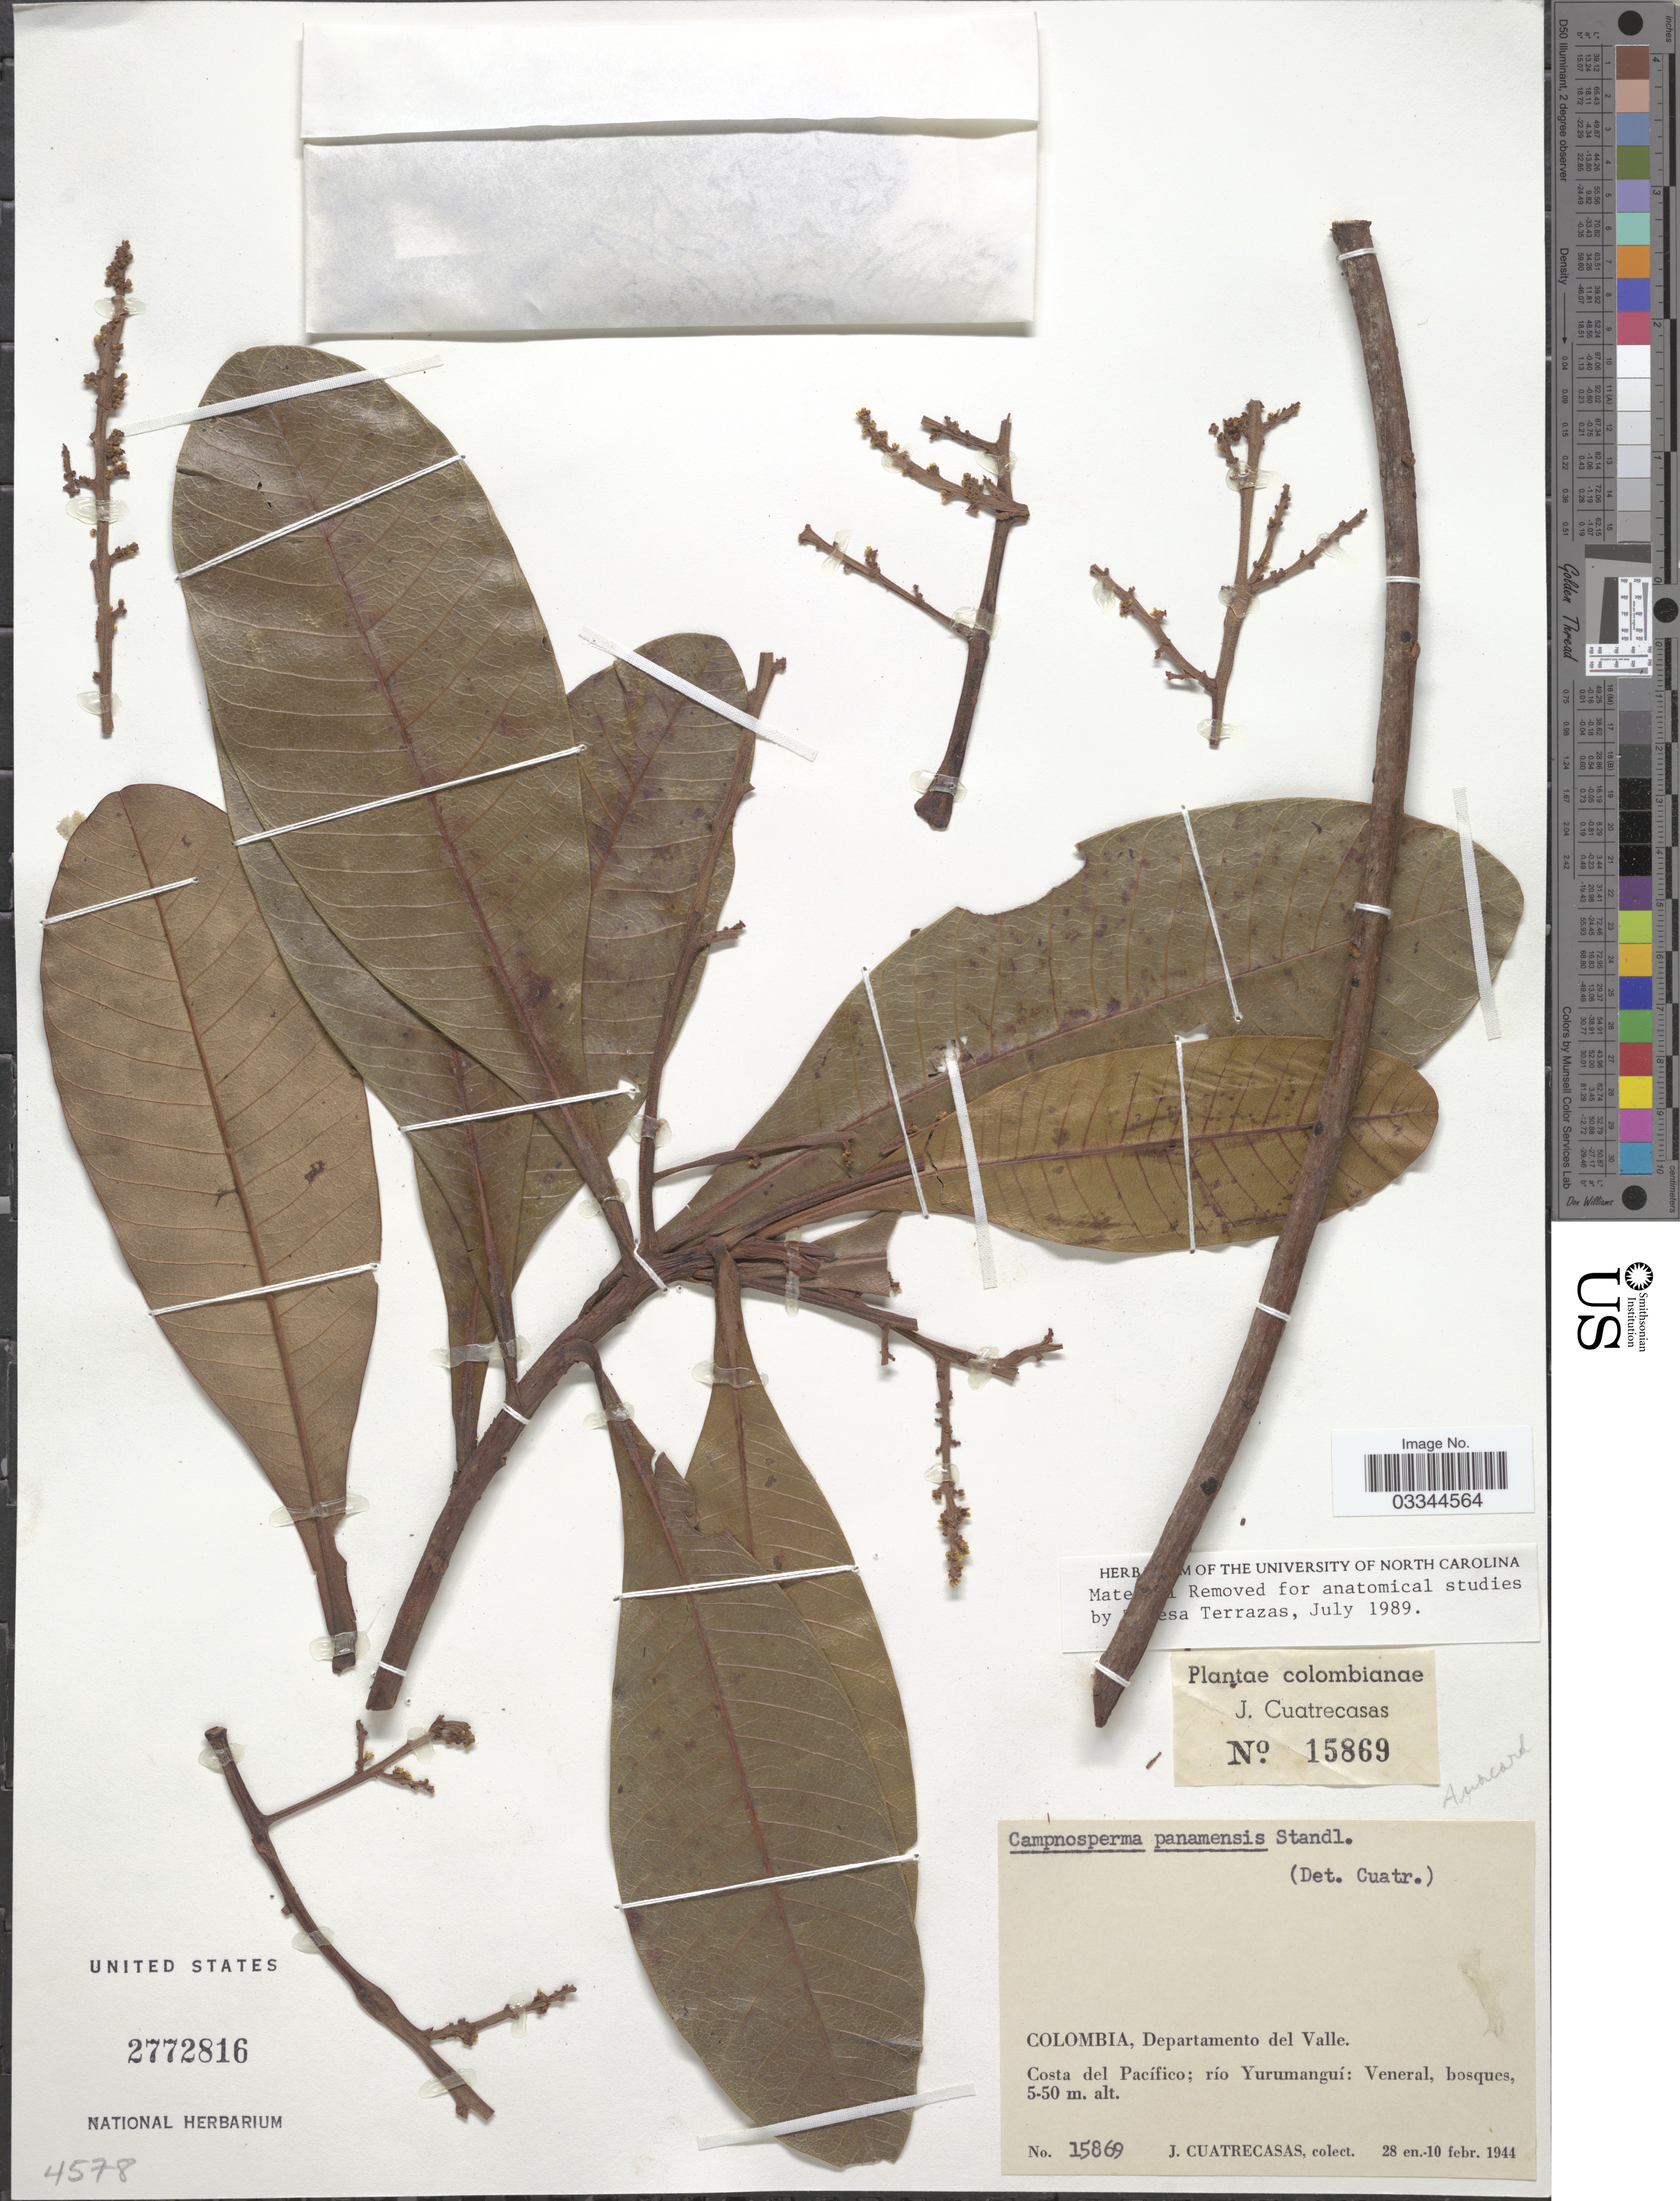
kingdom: Plantae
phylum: Tracheophyta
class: Magnoliopsida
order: Sapindales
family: Anacardiaceae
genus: Campnosperma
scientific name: Campnosperma panamense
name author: Standl.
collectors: J. Cuatrecasas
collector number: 15869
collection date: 1944-01-28/1944-02-10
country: Colombia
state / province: Valle del Cauca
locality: Departamento del Valle. Costa del Pacífico; río Yurumanguí: Veneral.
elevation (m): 5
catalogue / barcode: US 2772816